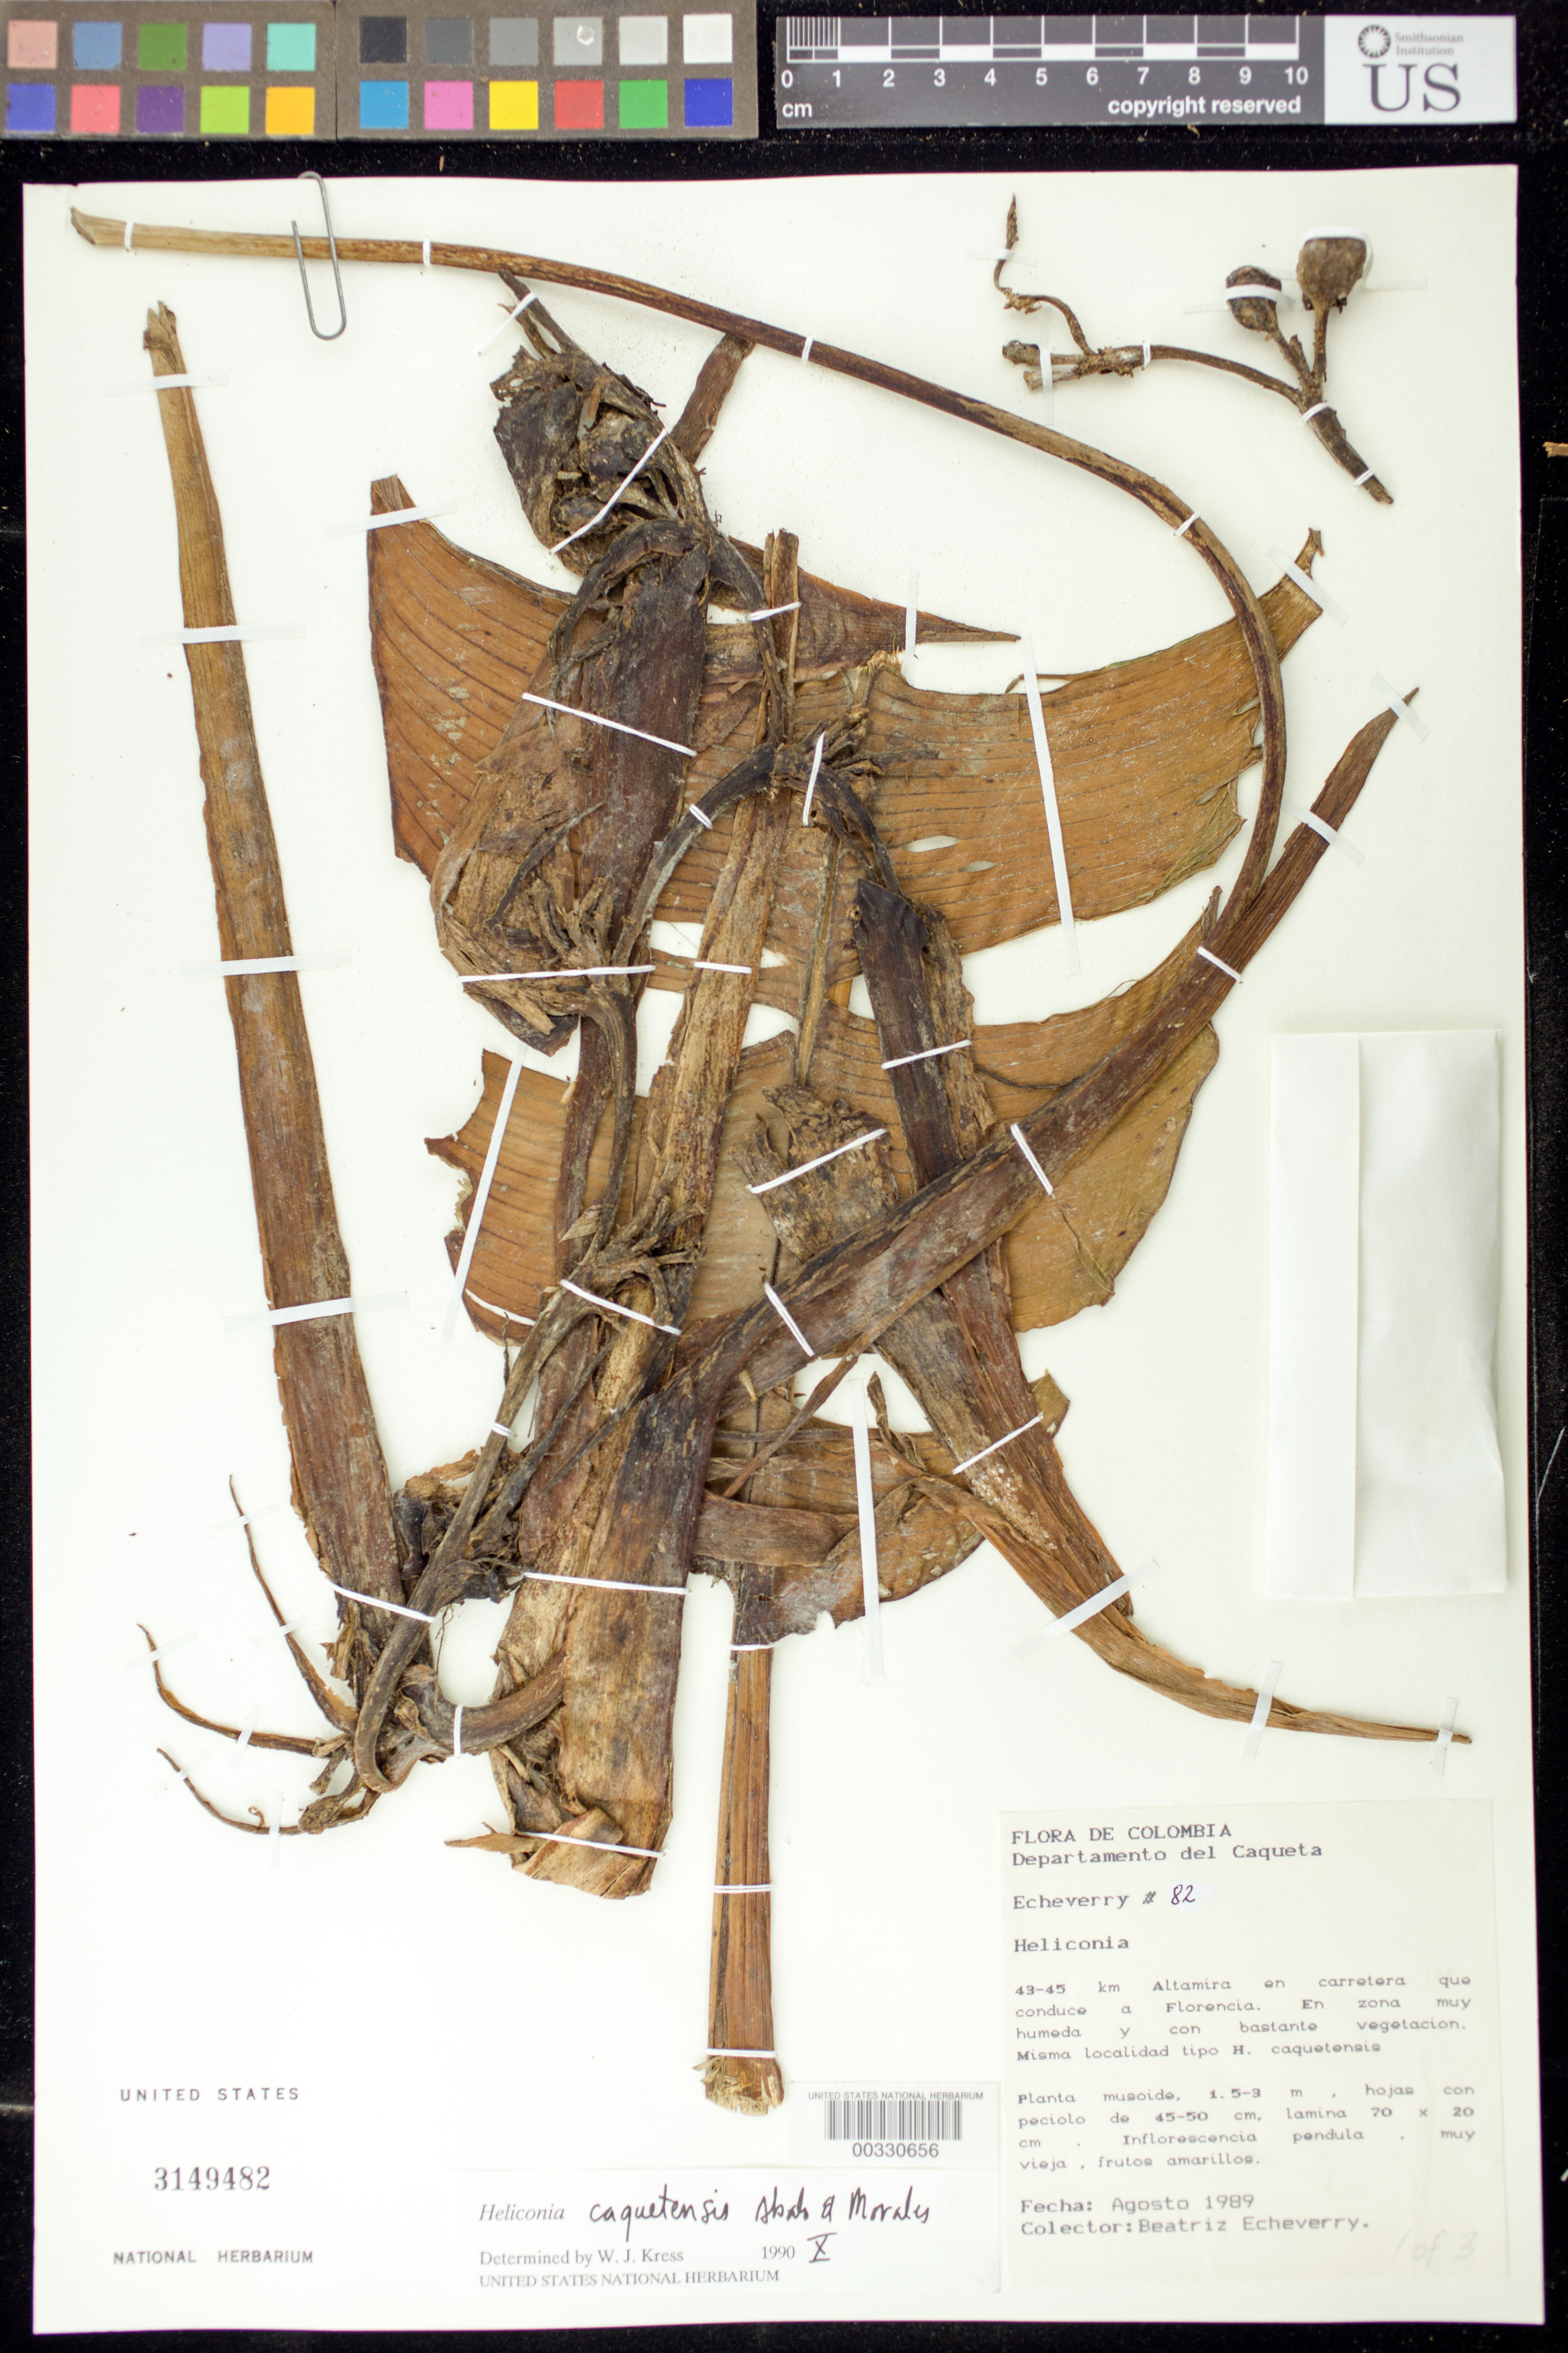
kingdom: Plantae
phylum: Tracheophyta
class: Liliopsida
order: Zingiberales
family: Heliconiaceae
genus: Heliconia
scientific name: Heliconia caquetensis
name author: Abalo & G. Morales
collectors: B. Echeverry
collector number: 82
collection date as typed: Aug 1989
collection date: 1989-08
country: Colombia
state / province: Caquetá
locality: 43-45 km Altamira on highway to Florencia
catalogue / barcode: US 3149482